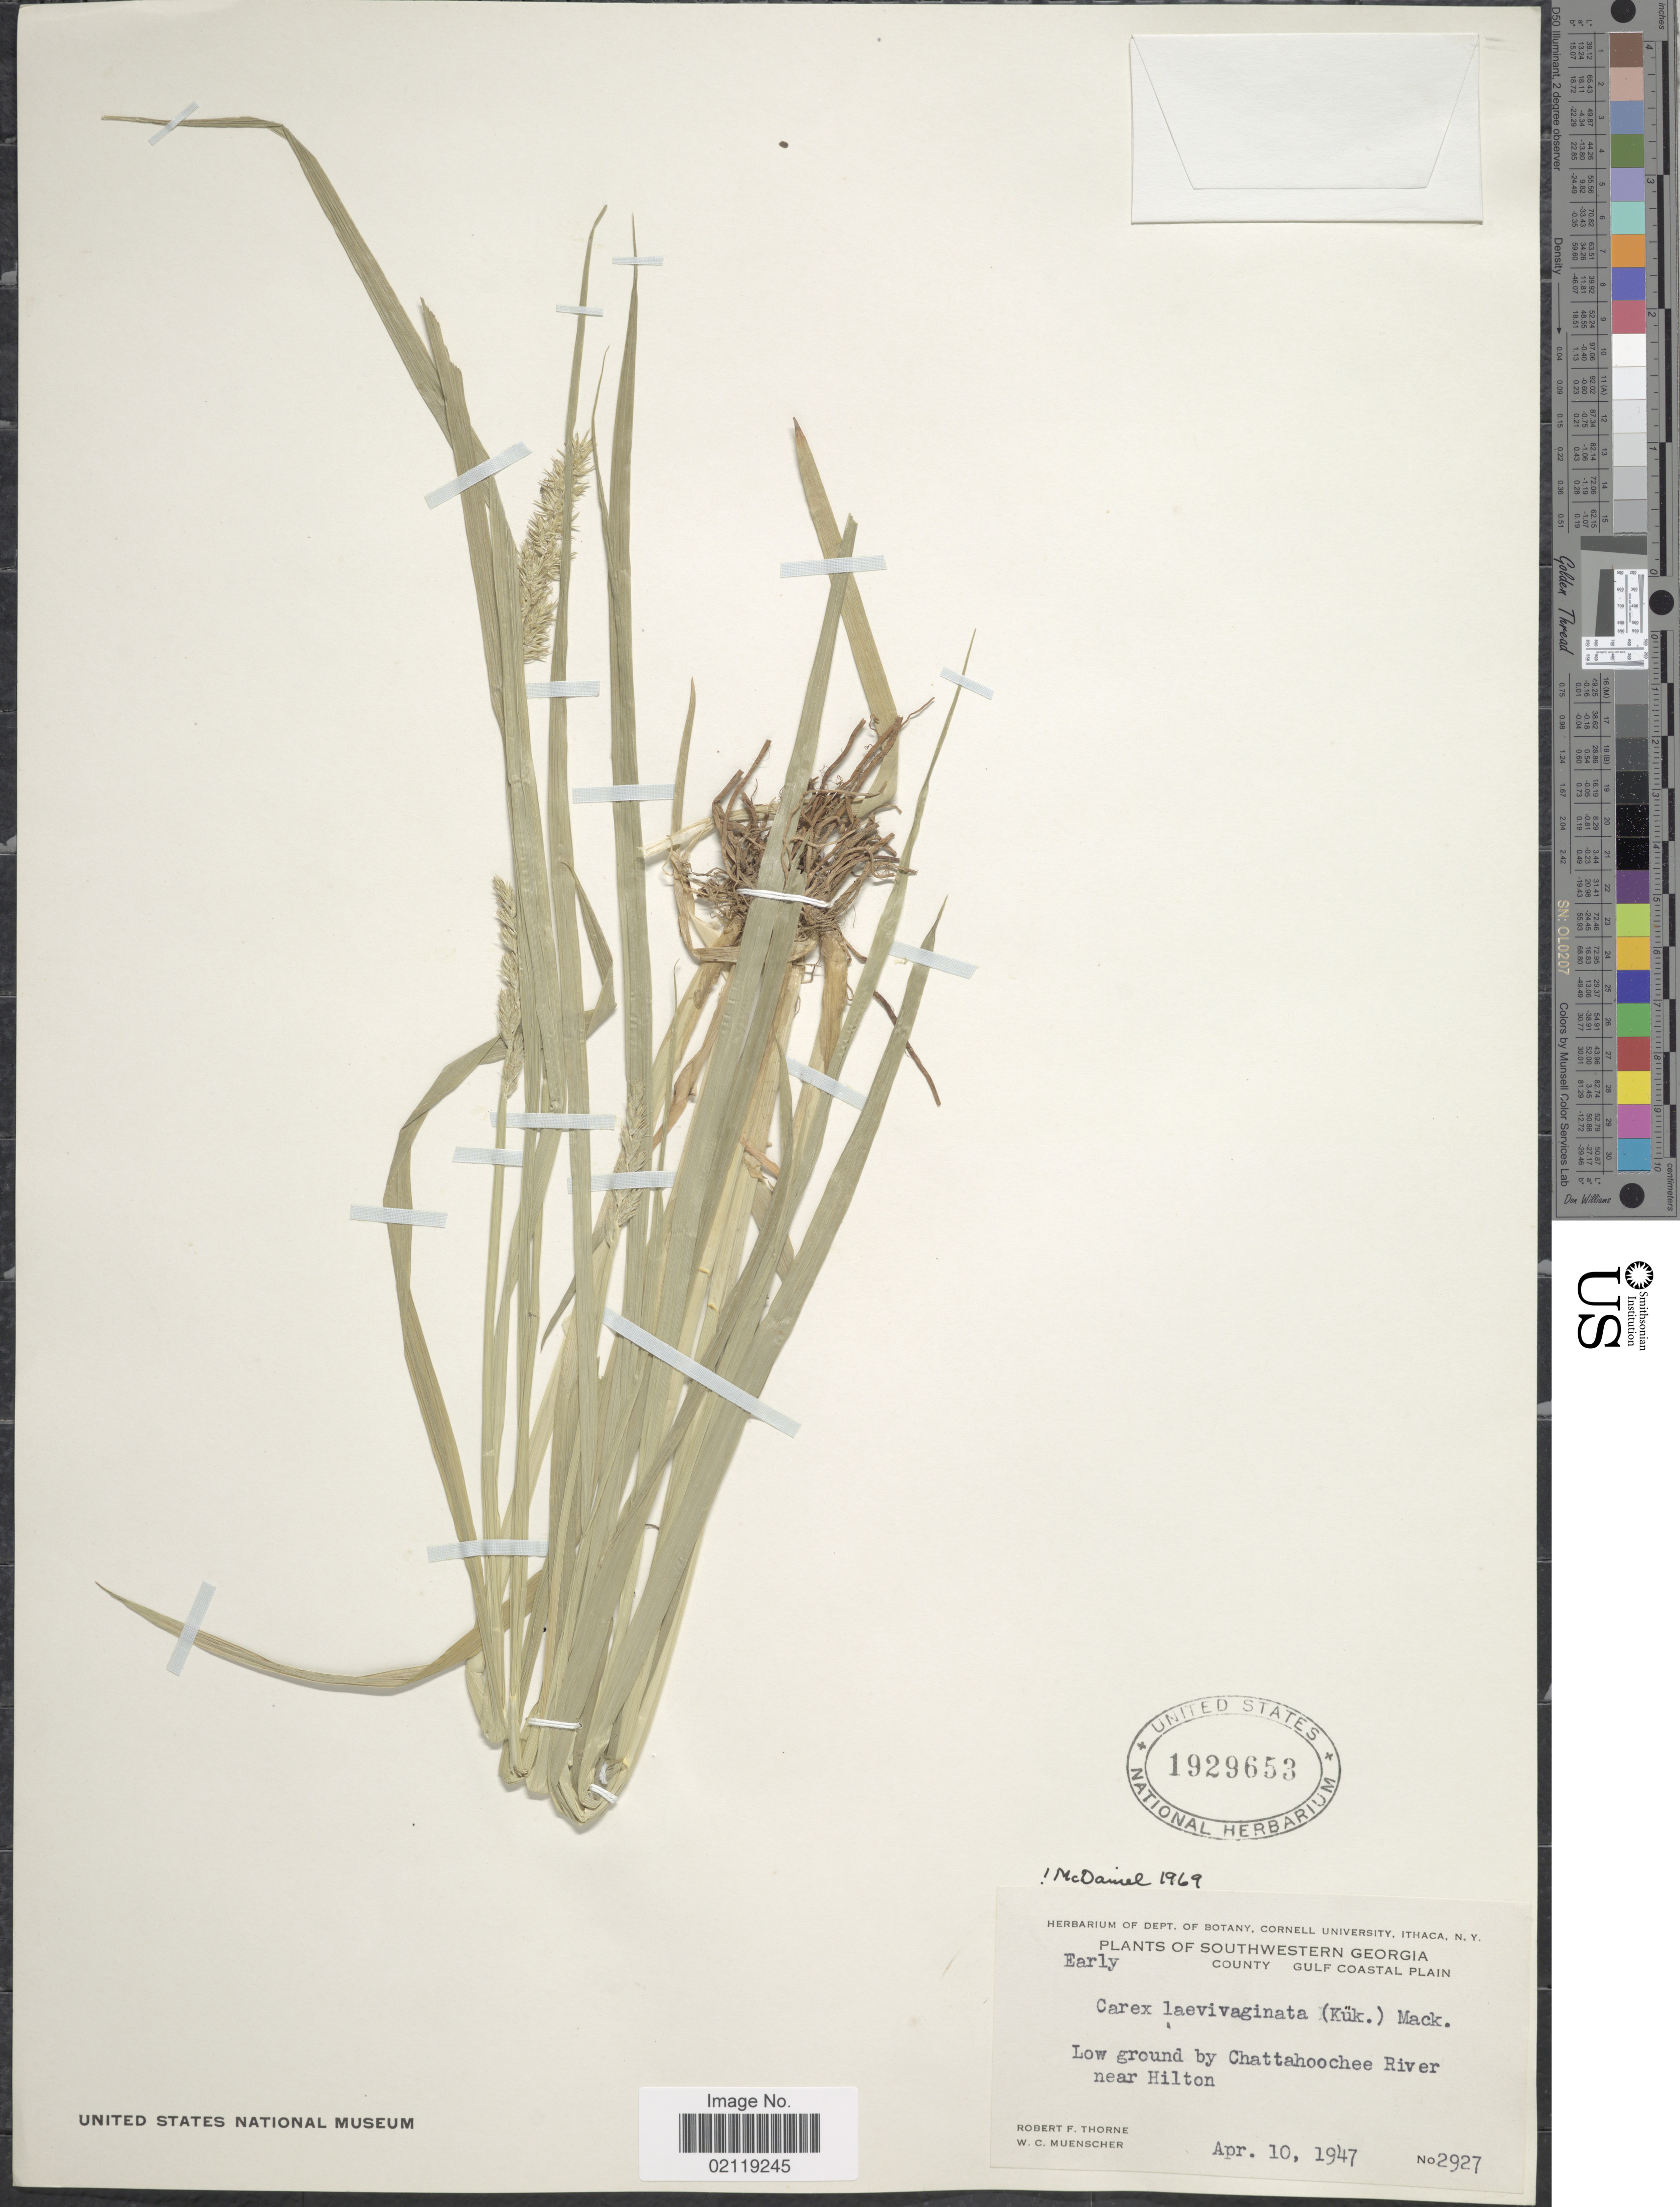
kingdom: Plantae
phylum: Tracheophyta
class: Liliopsida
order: Poales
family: Cyperaceae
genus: Carex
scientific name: Carex laevivaginata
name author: (Kük.) Mack.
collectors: R. F. Thorne & W. Muenscher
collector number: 2927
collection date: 1947-04-10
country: United States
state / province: Georgia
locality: Southwestern Georgia. Early County Gulf Coastal Plain. Low ground by Chattahoochee River near Hilton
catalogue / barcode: US 1929653